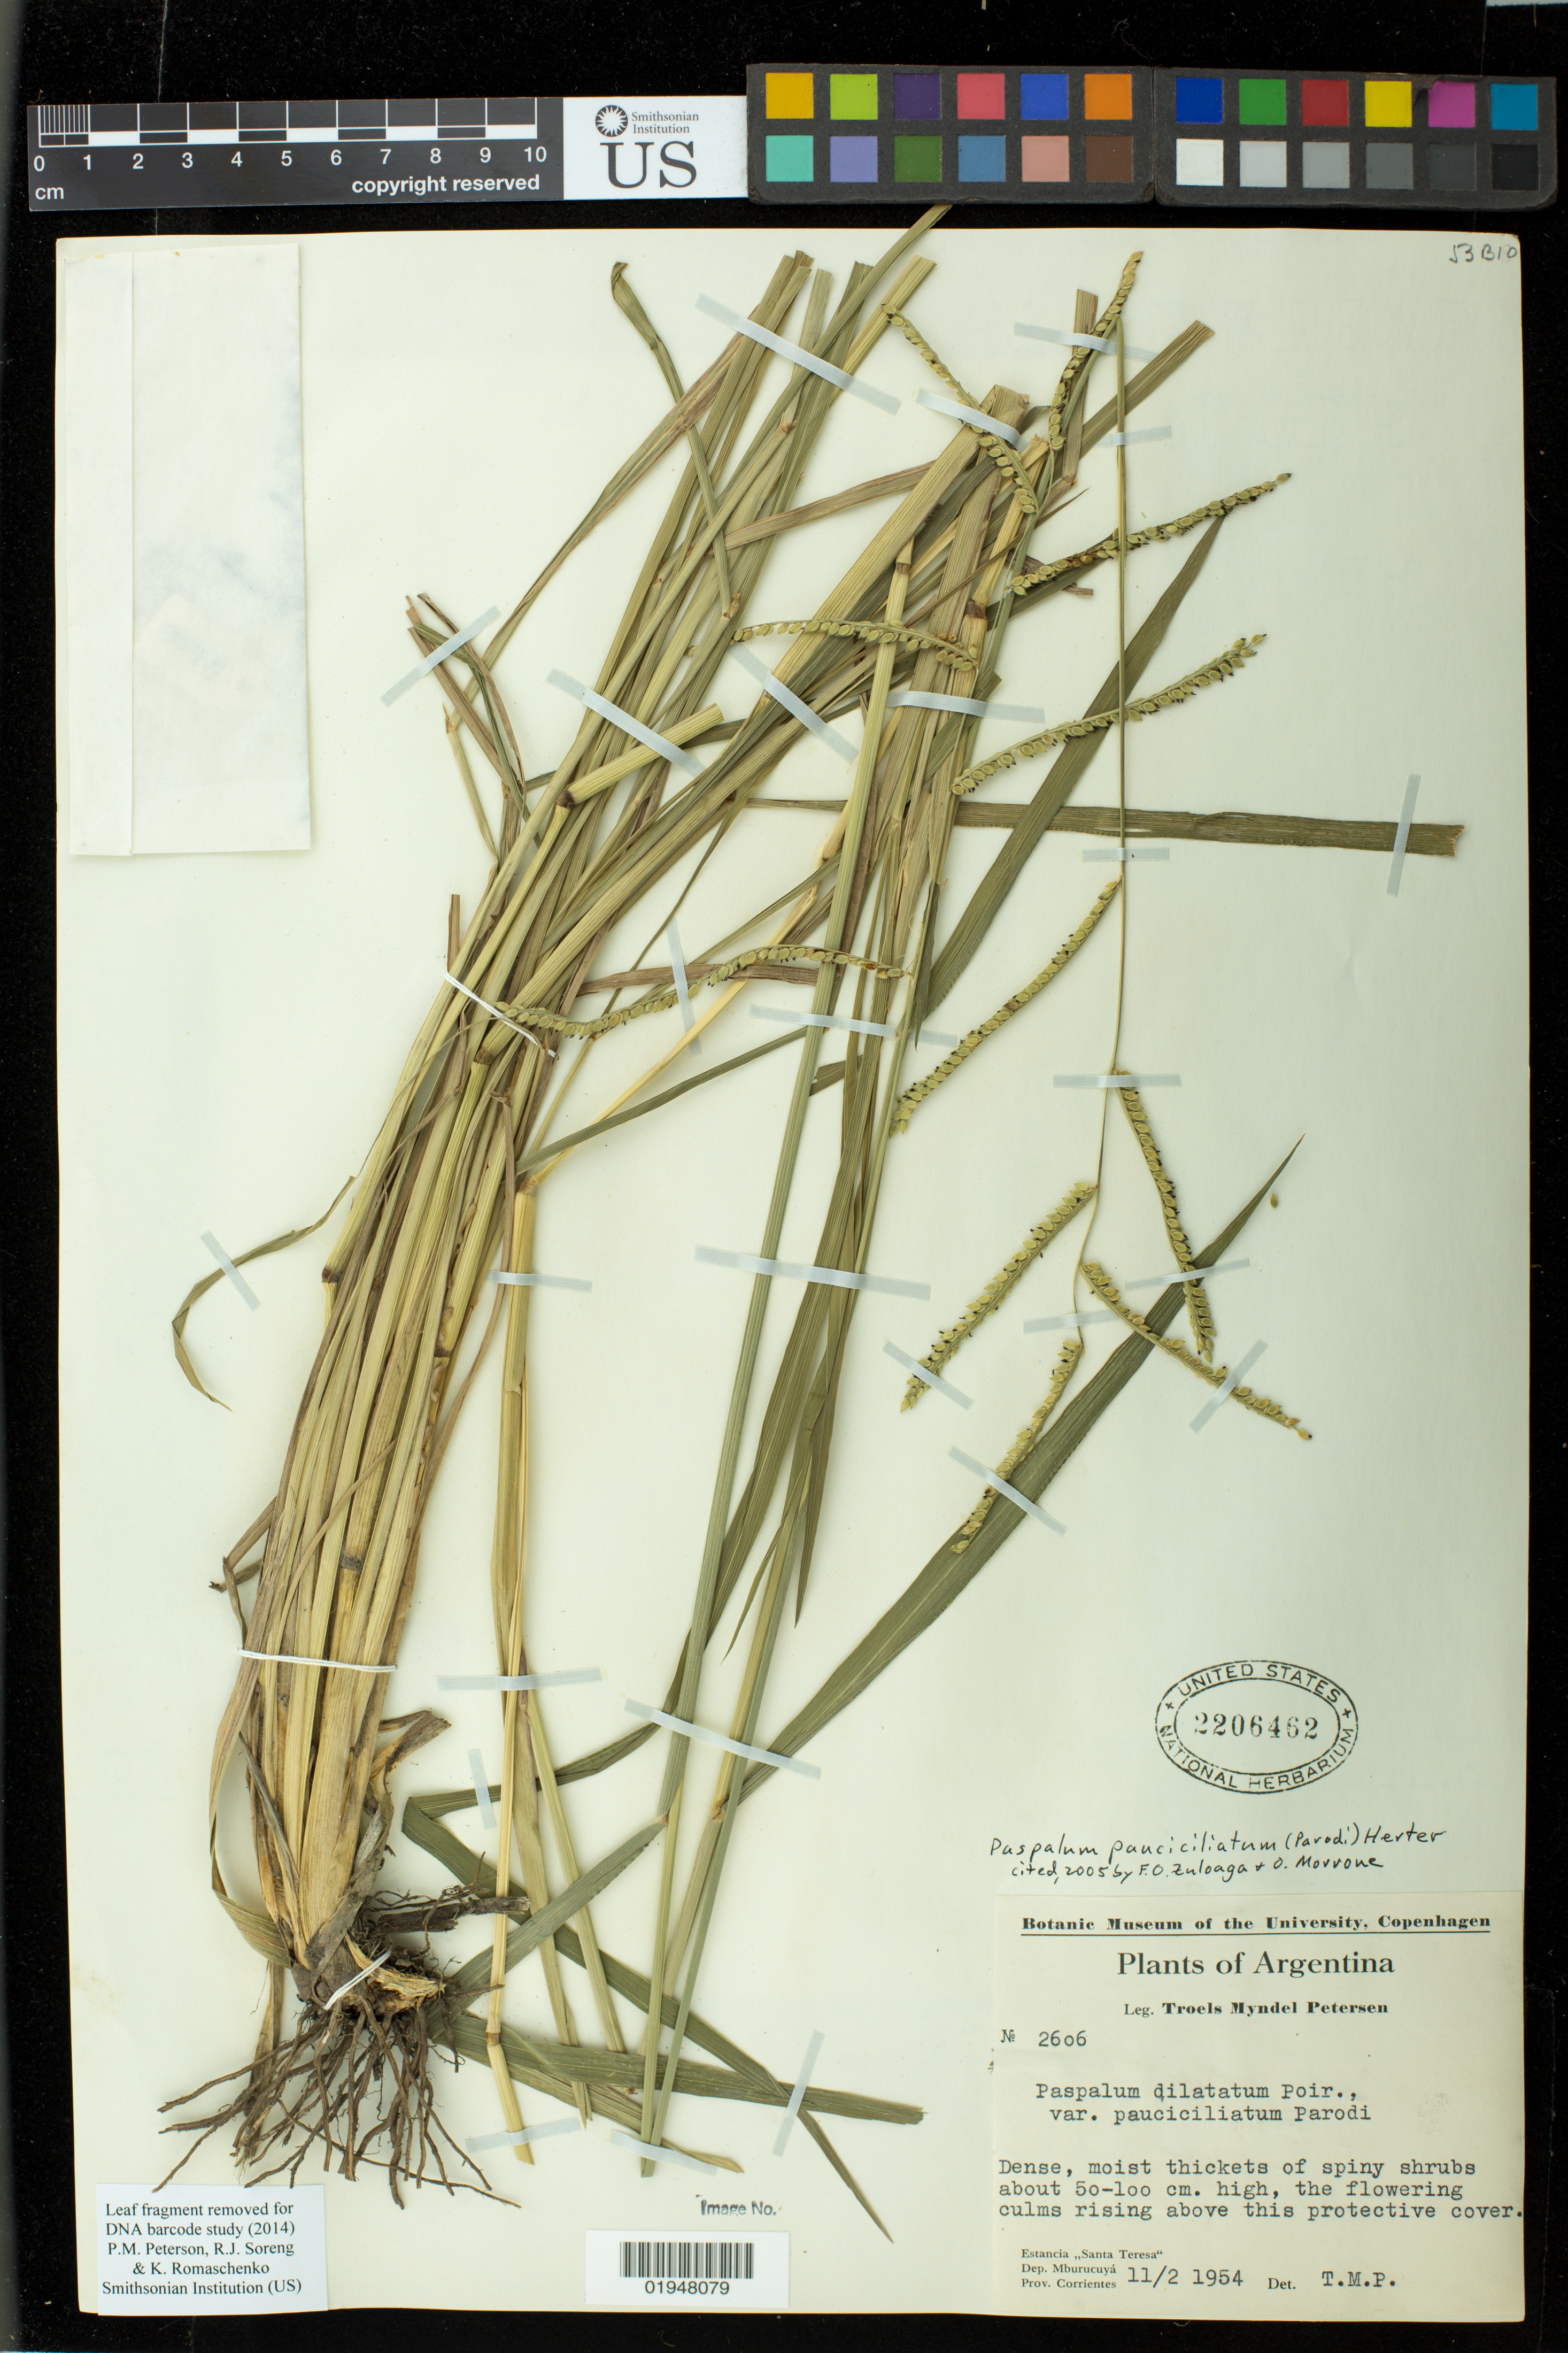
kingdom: Plantae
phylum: Tracheophyta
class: Liliopsida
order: Poales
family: Poaceae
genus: Paspalum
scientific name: Paspalum pauciciliatum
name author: (Parodi) Herter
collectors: T. M. Petersen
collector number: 2606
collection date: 1954-11-02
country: Argentina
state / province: Corrientes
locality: Estancia "Santa Teresa"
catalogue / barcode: US 2206462